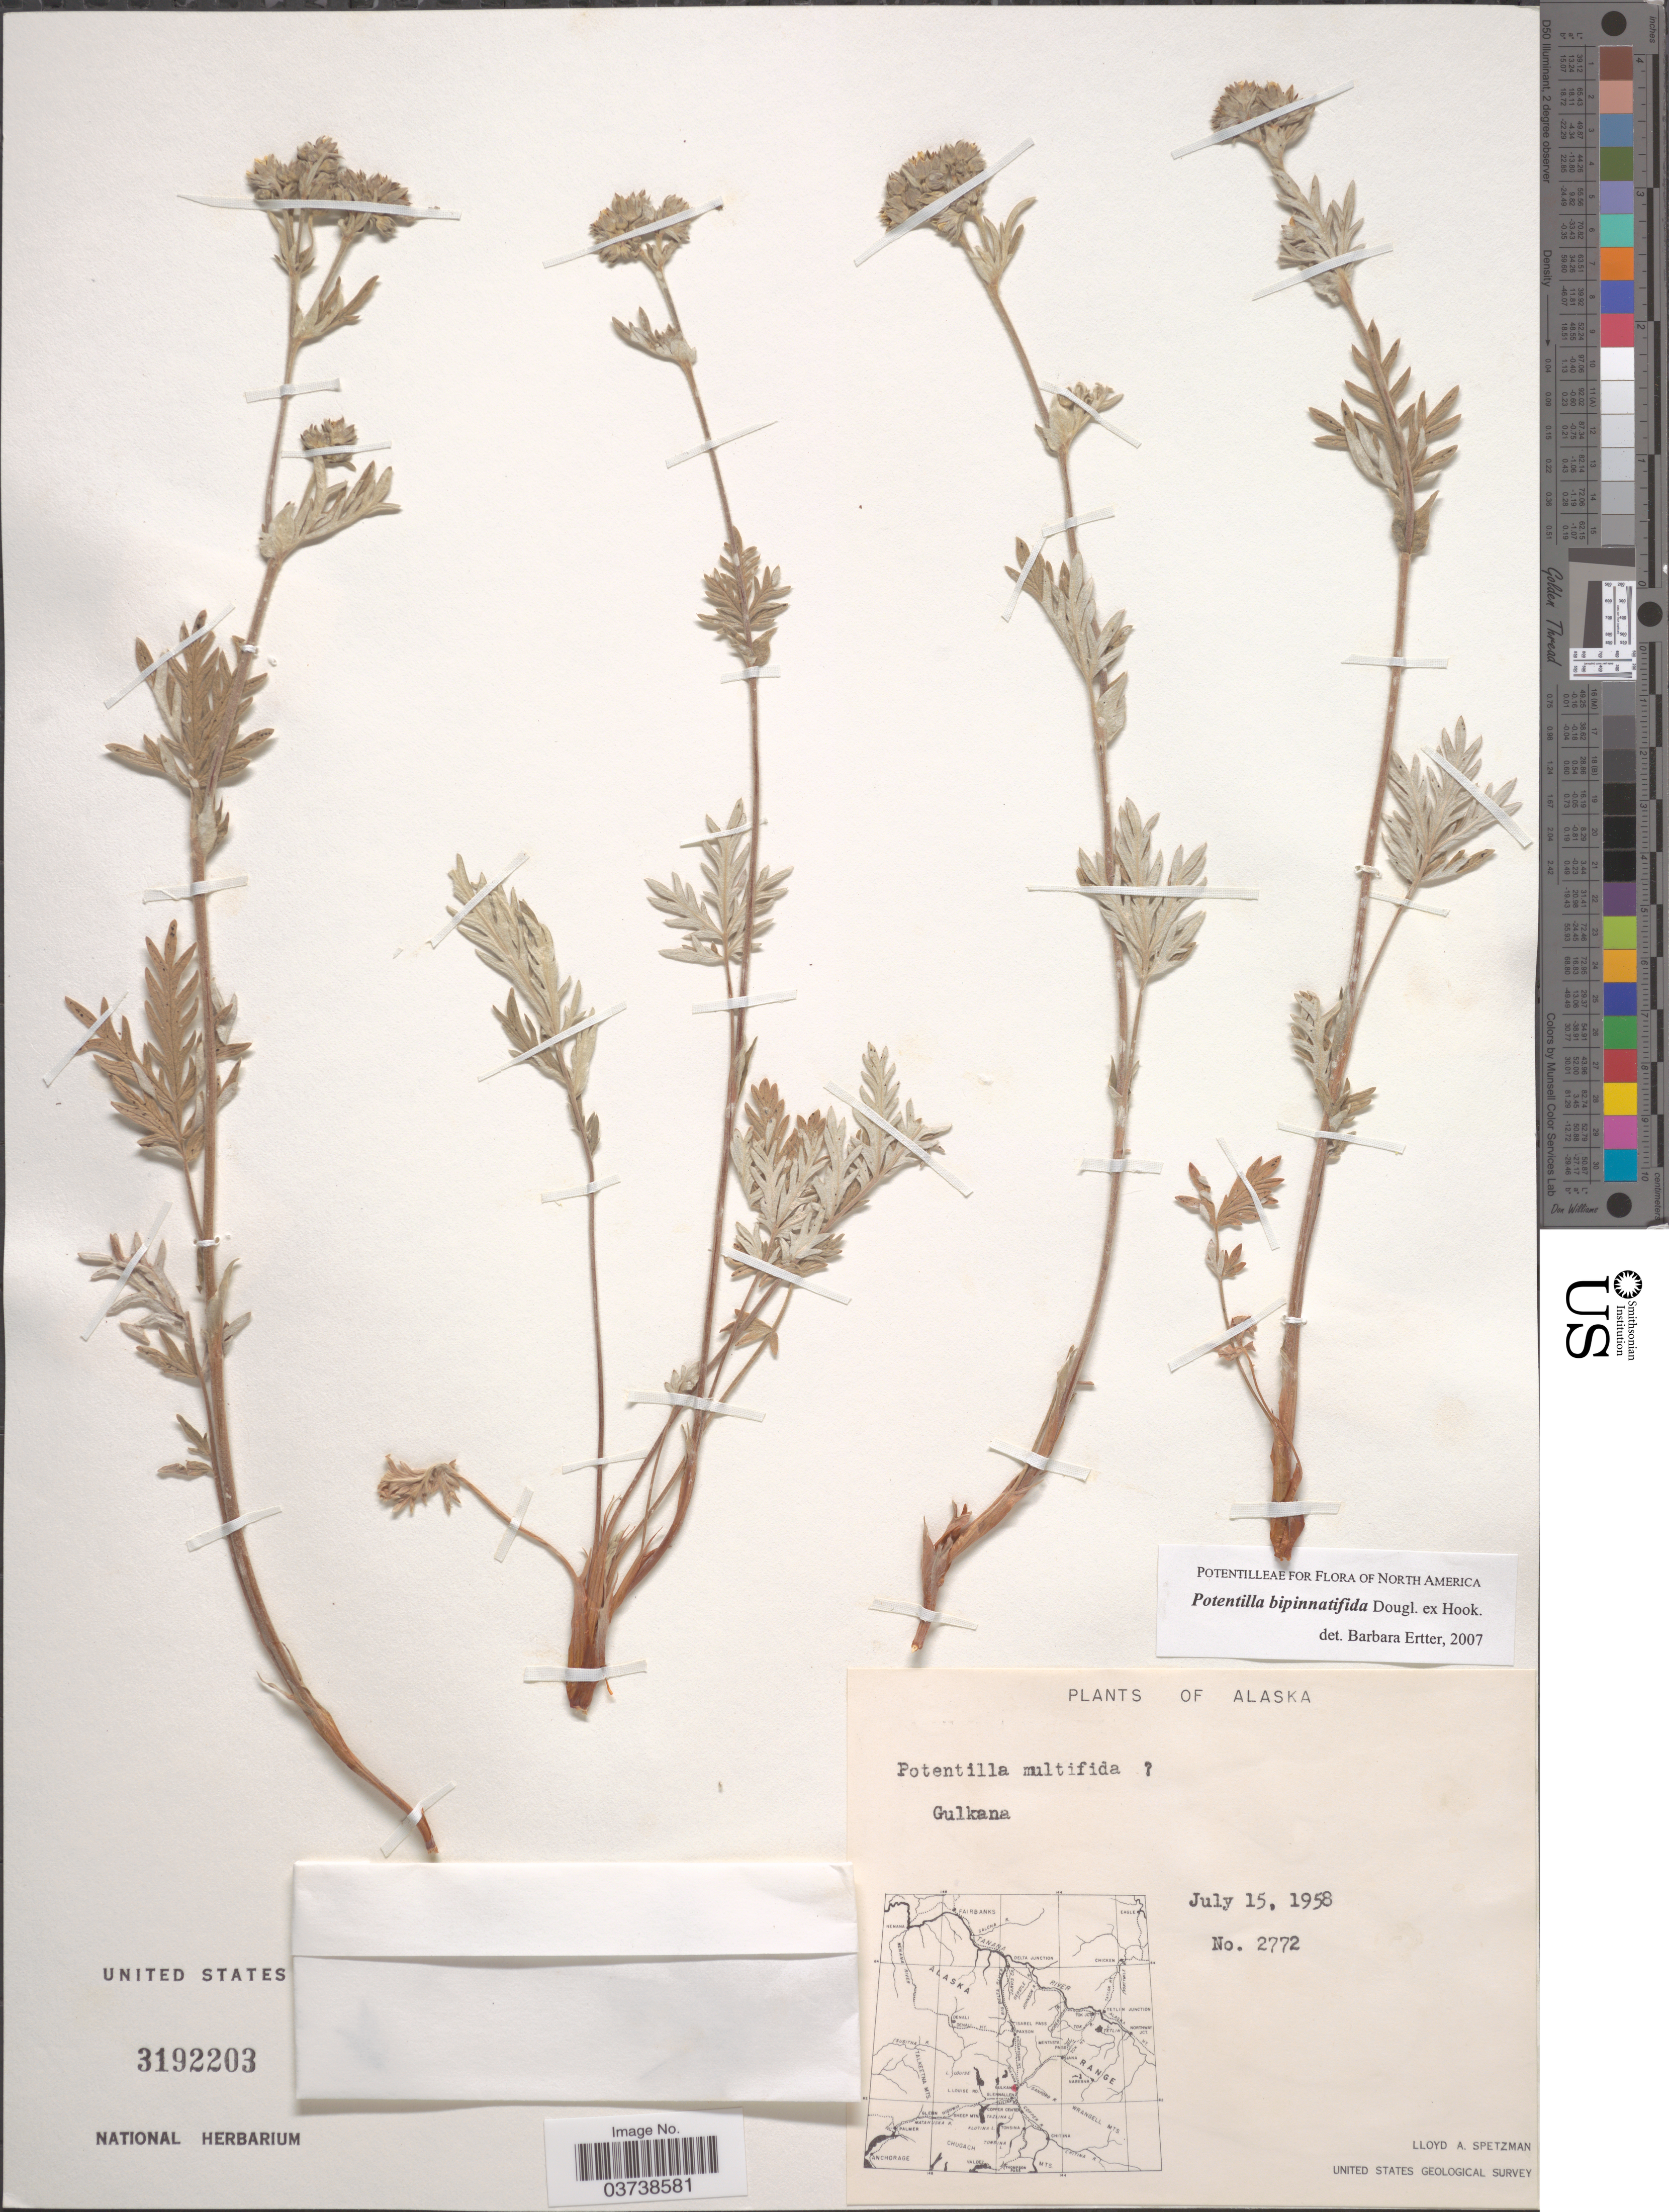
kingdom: Plantae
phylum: Tracheophyta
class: Magnoliopsida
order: Rosales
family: Rosaceae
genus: Potentilla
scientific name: Potentilla bipinnatifida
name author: Douglas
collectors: L. Spetzman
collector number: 2772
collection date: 1958-07-15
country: United States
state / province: Alaska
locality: Gulkana.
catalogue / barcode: US 3192203